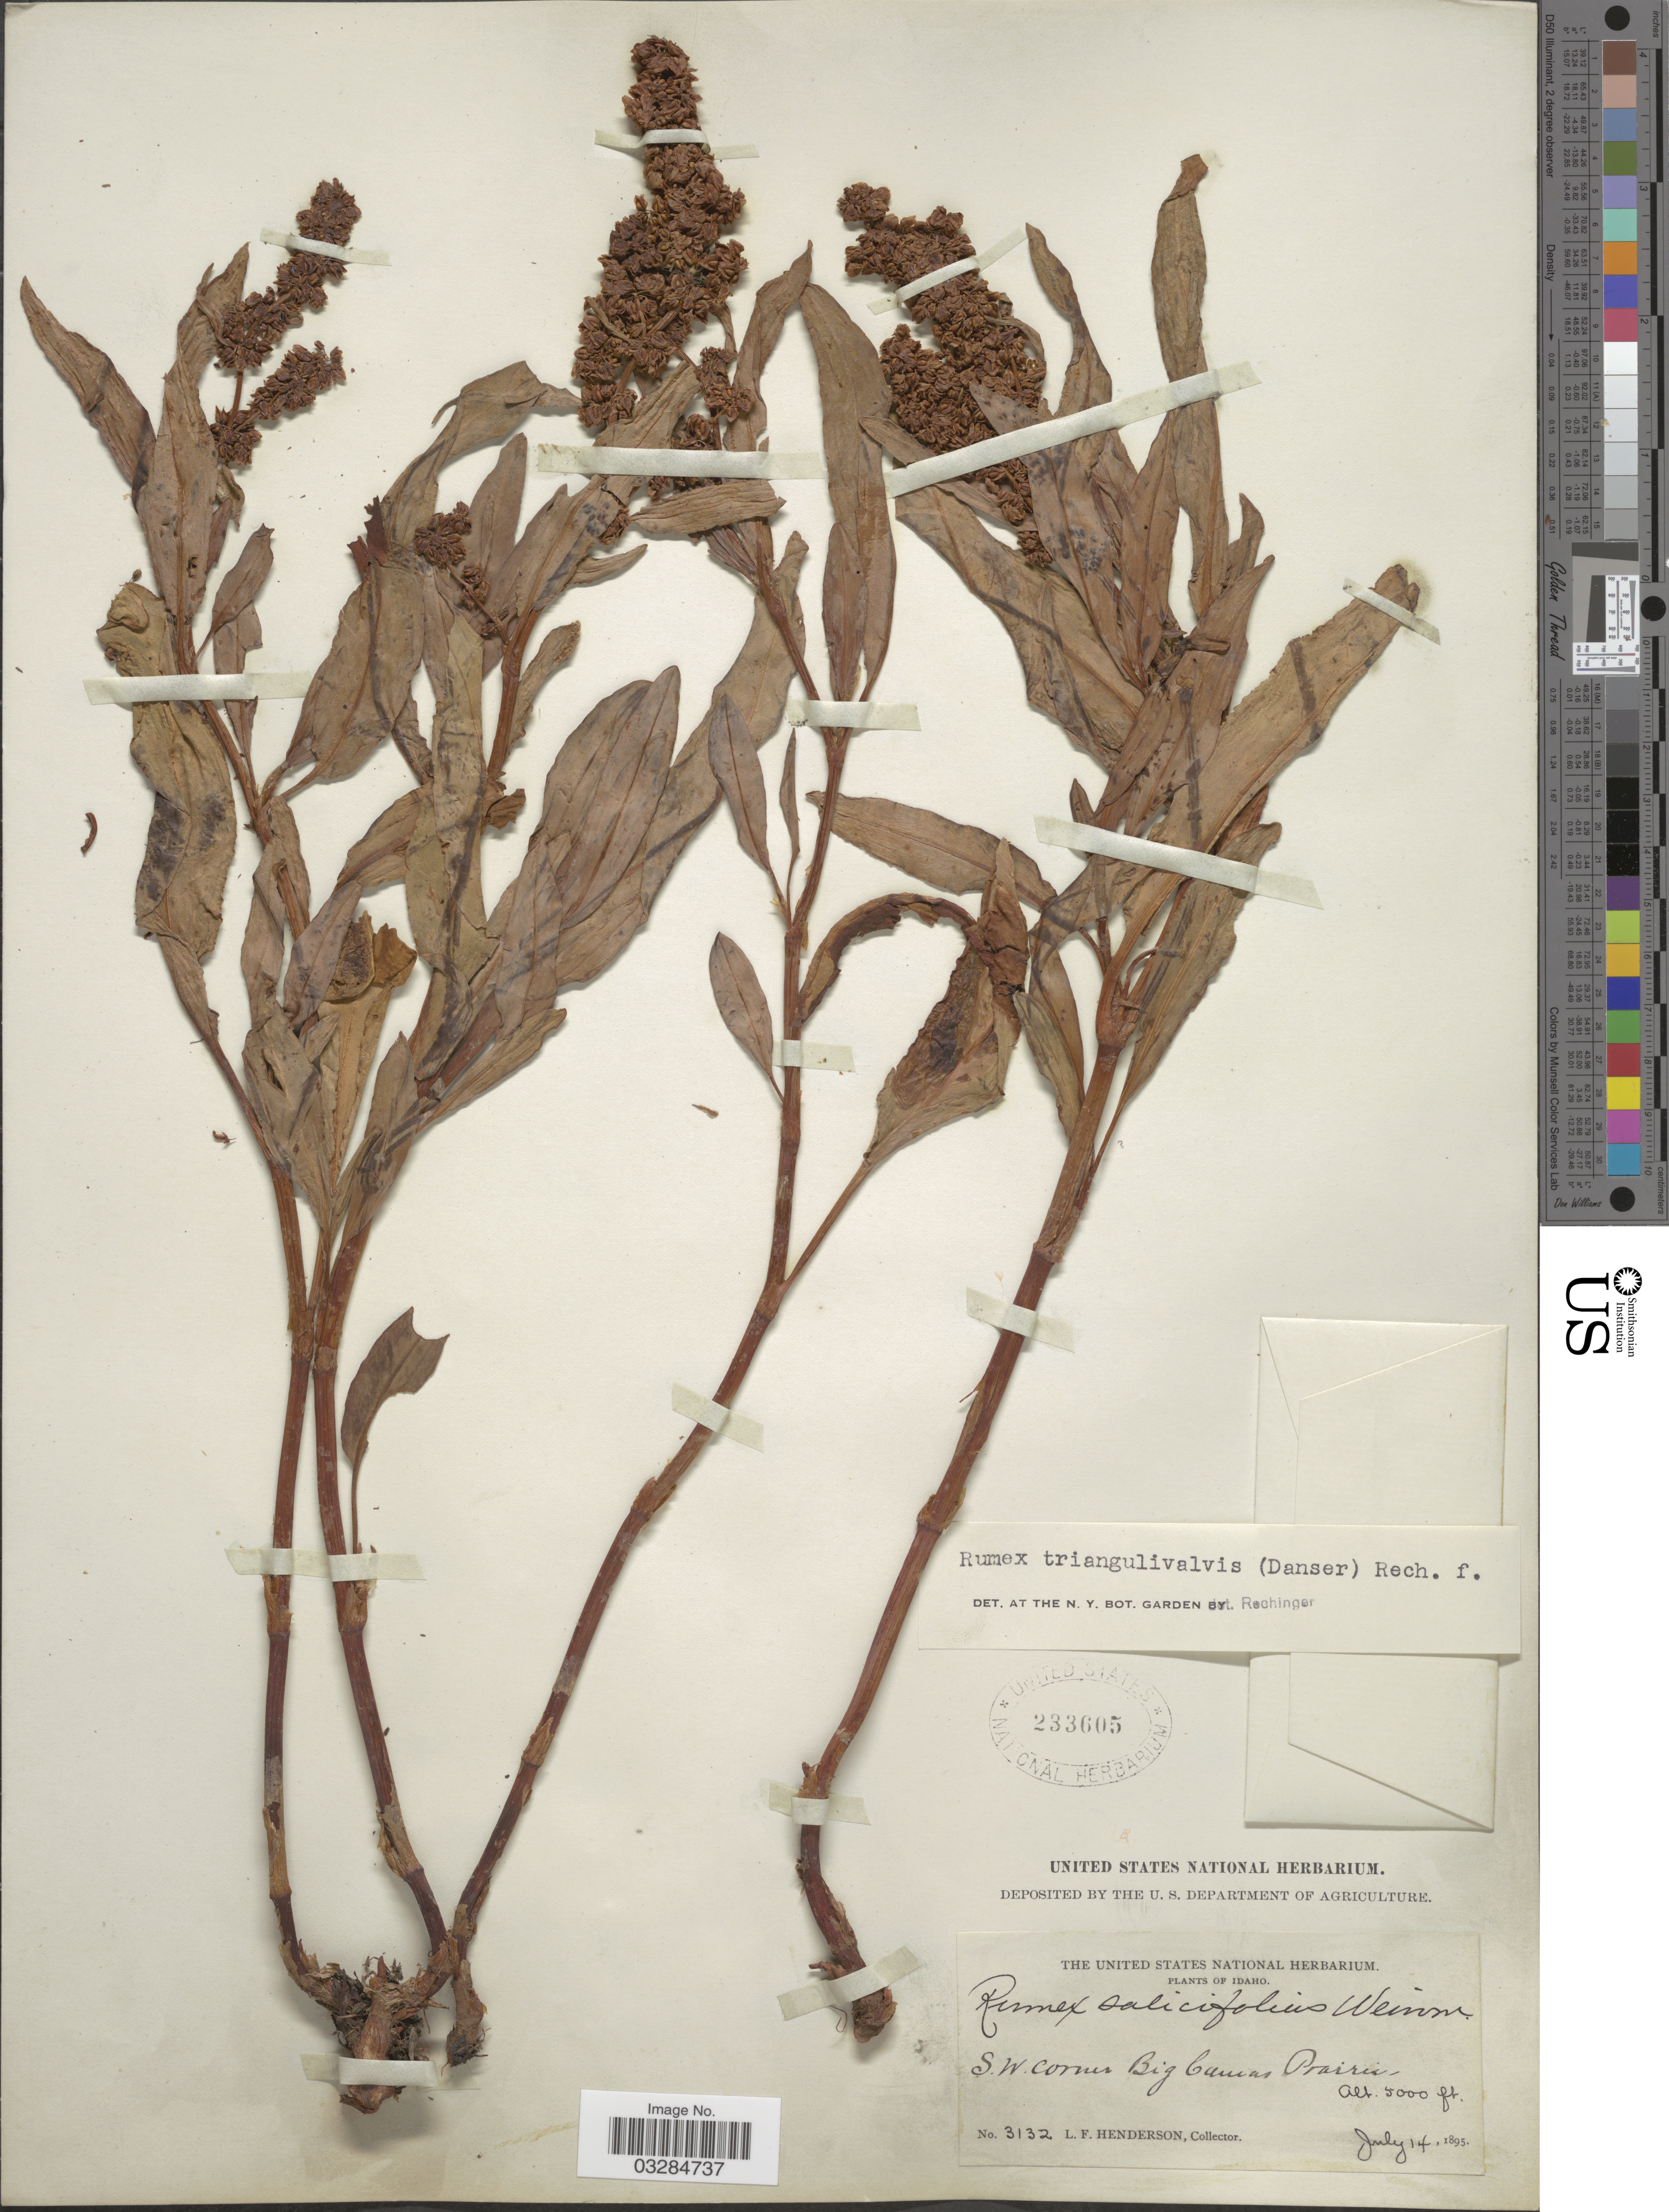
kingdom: Plantae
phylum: Tracheophyta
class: Magnoliopsida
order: Caryophyllales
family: Polygonaceae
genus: Rumex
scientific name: Rumex triangulivalvis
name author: (Danser) Rech. f.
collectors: L. Henderson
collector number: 3132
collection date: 1895-07-14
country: United States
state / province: Idaho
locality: S. W. corner Big Camas Prairie.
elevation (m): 1524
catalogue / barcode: US 233605